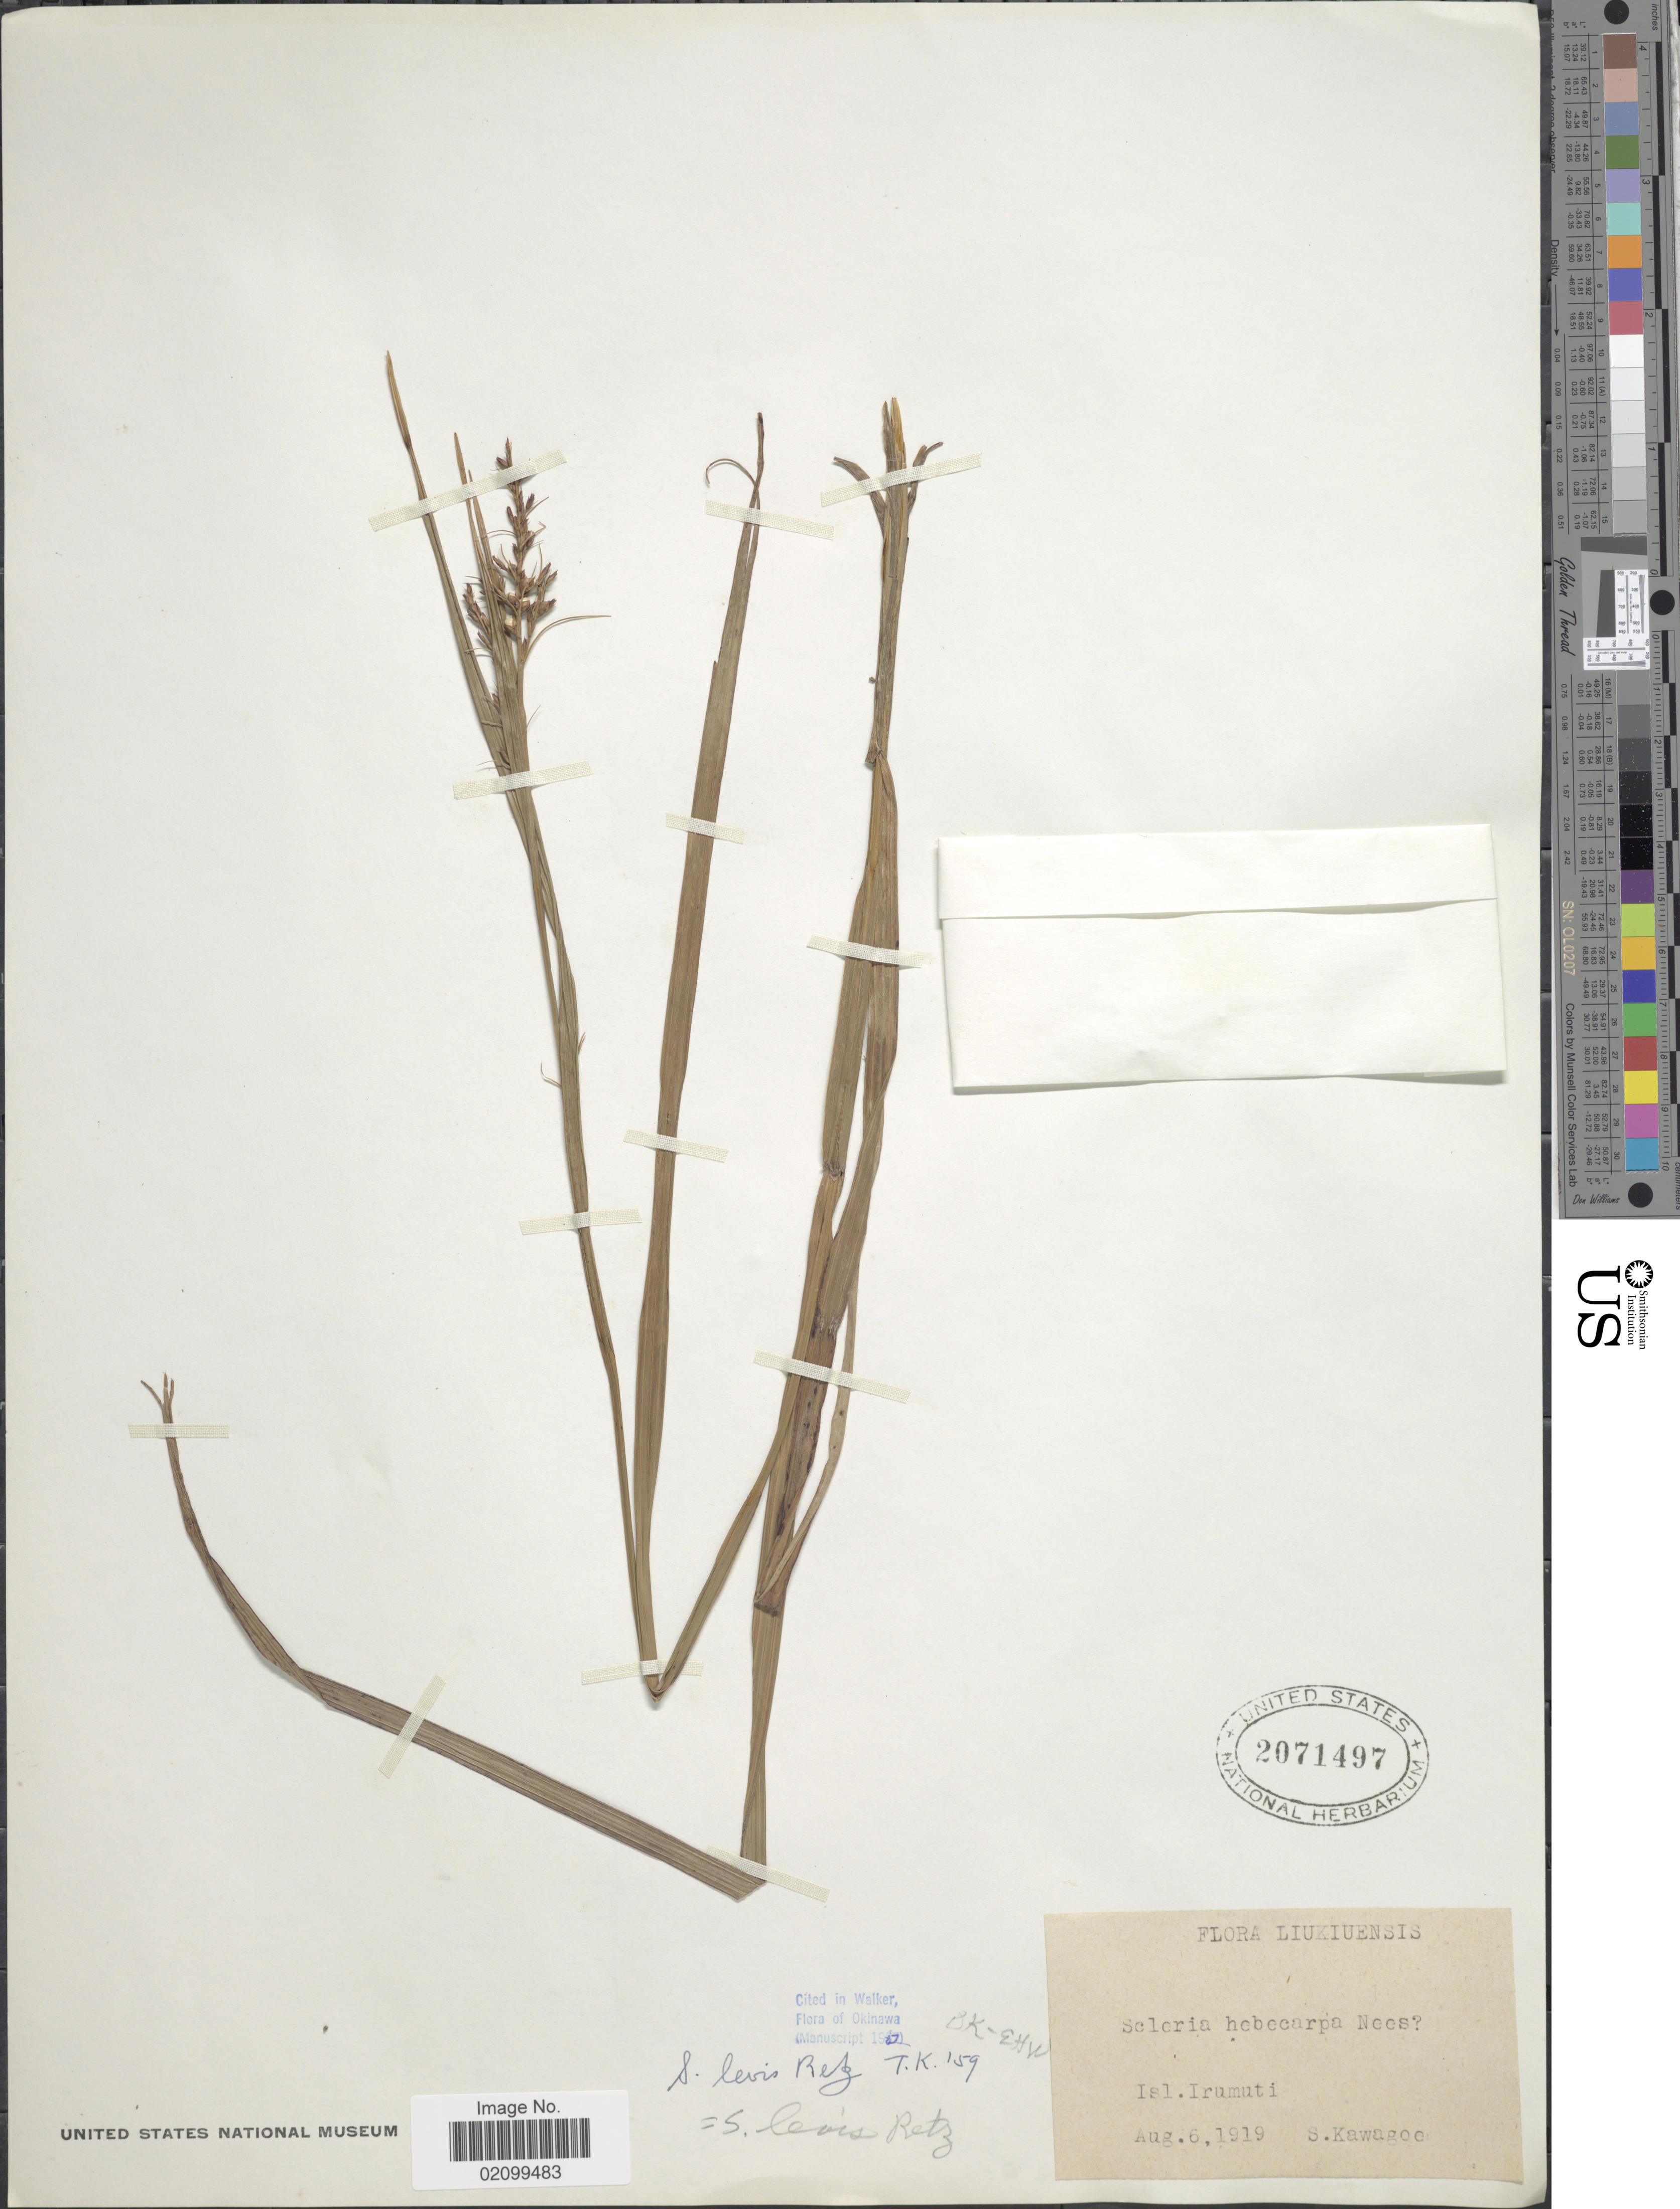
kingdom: Plantae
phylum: Tracheophyta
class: Liliopsida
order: Poales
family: Cyperaceae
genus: Scleria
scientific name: Scleria levis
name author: Retz.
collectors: S. Kawagoe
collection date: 1919-08-06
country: Japan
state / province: Okinawa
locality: Liukiuensis. Isl. Irumuti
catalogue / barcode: US 2071497